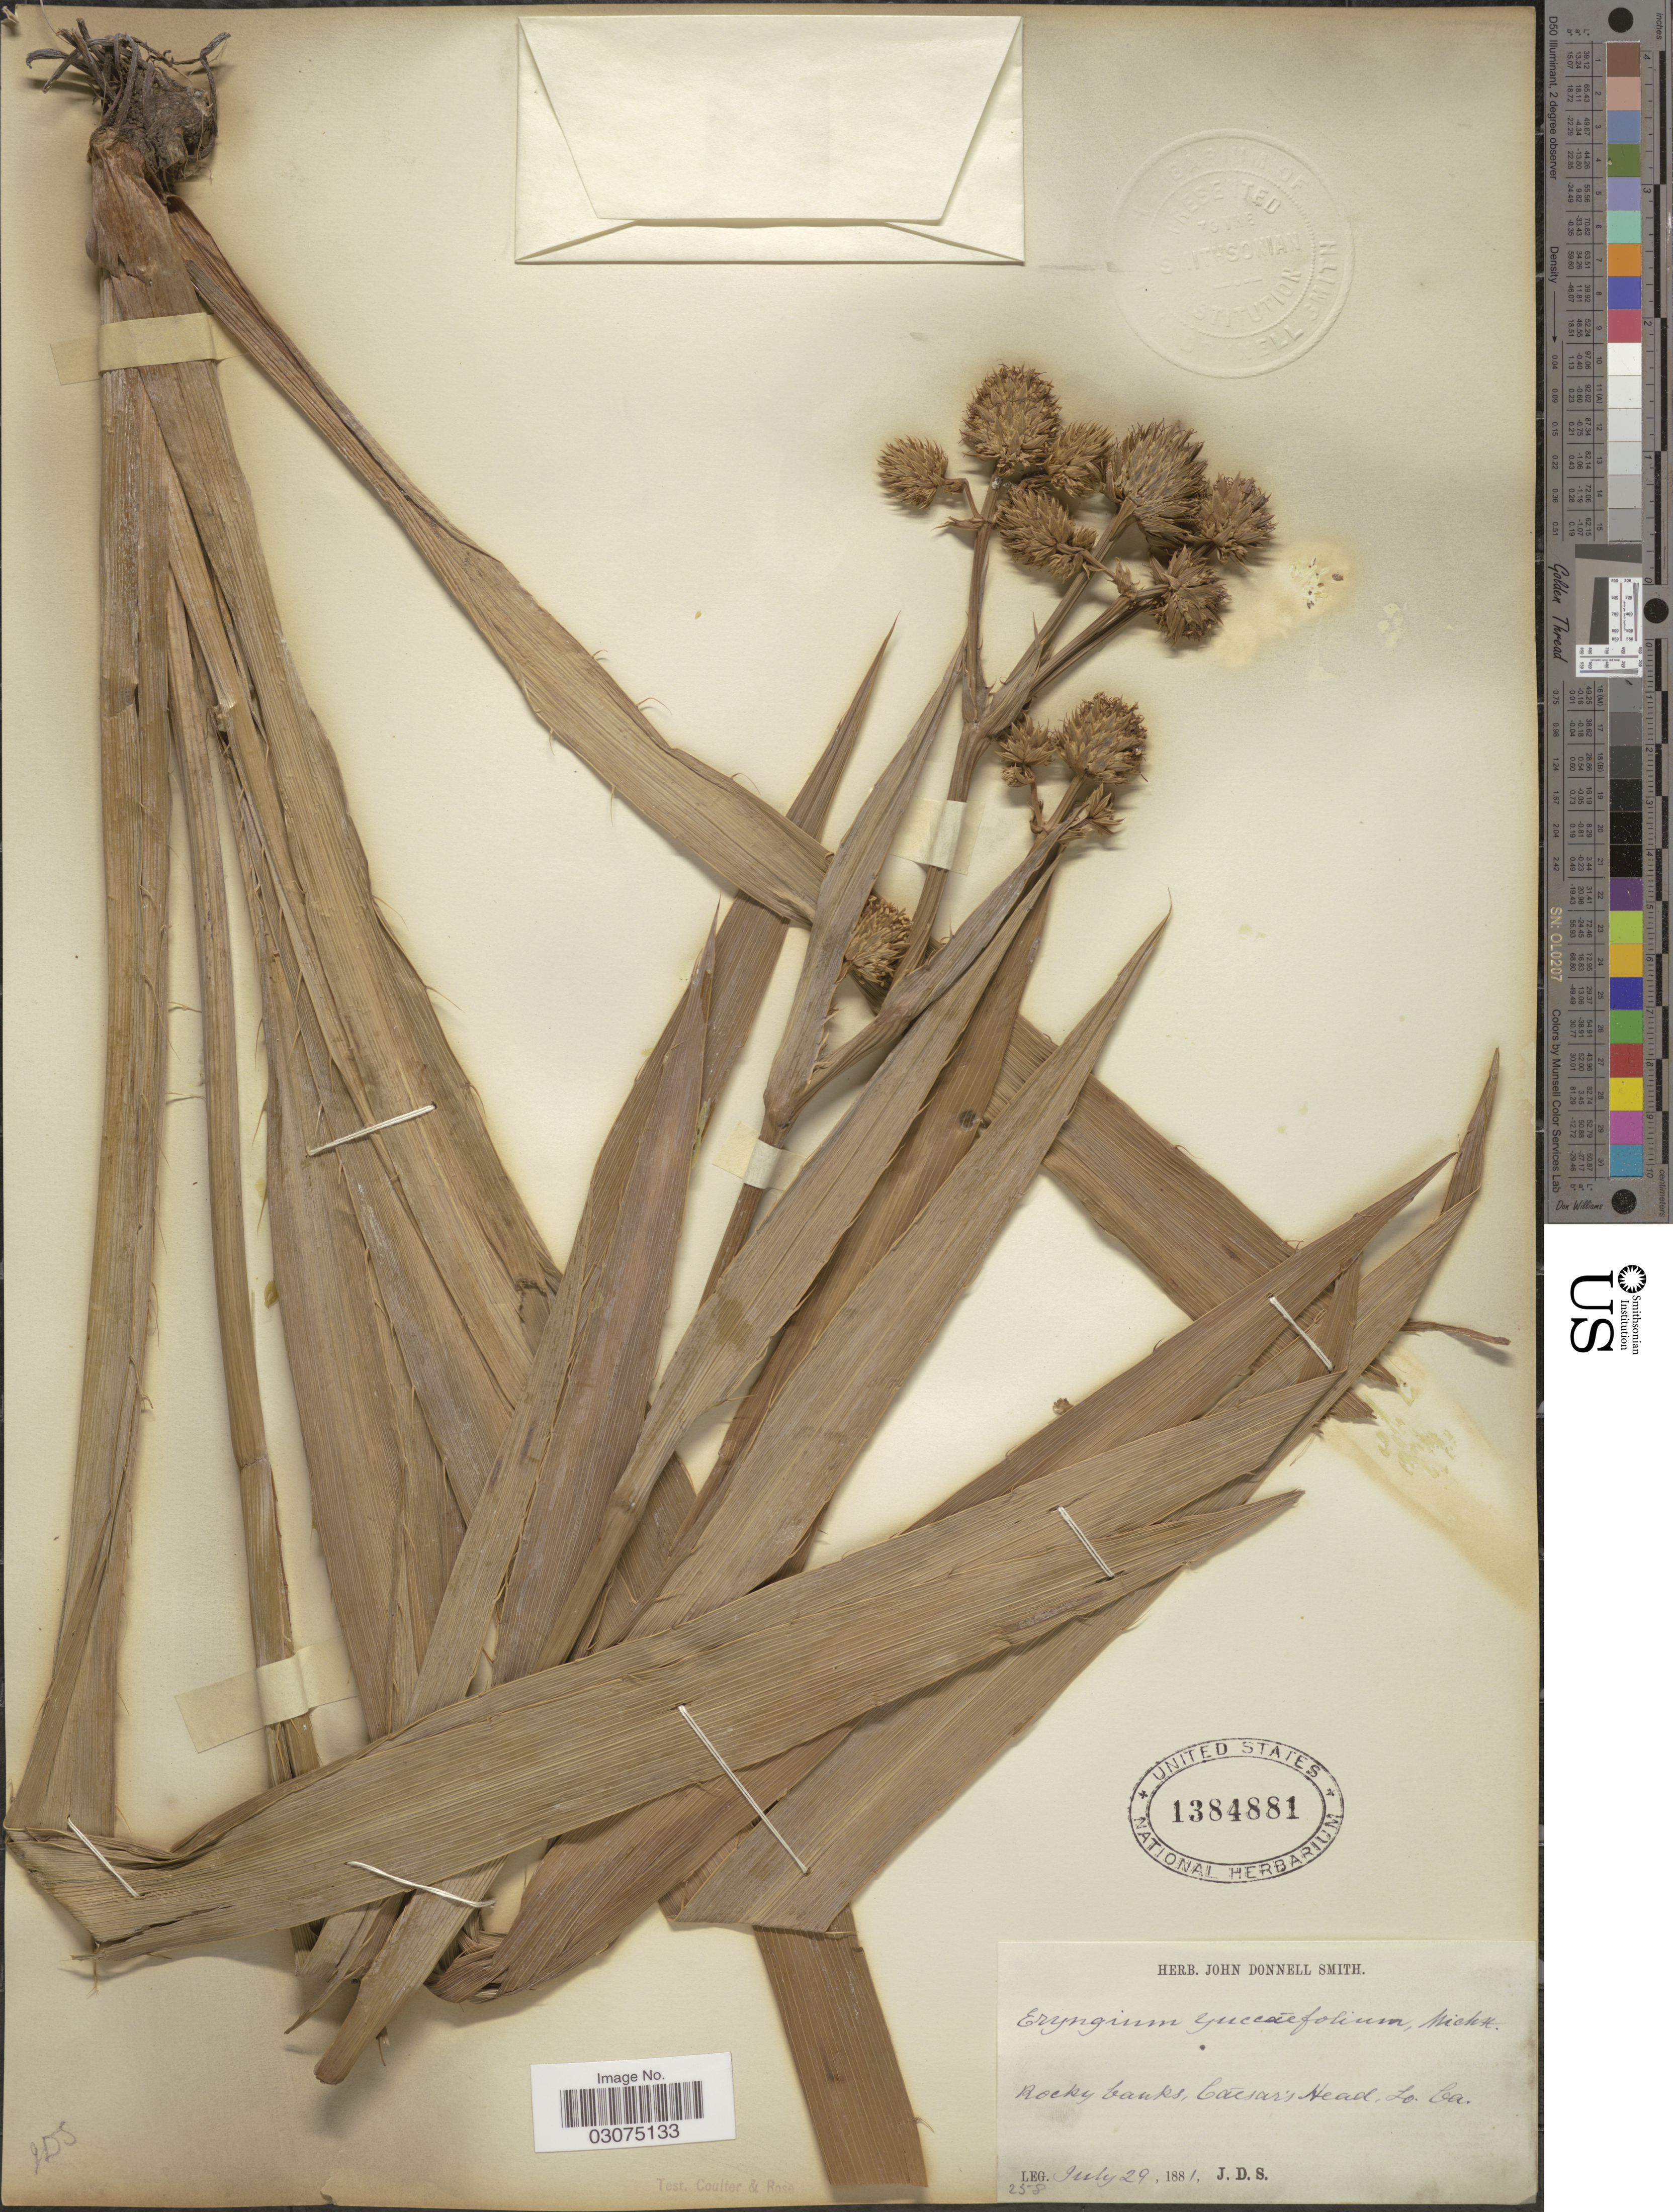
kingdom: Plantae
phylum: Tracheophyta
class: Magnoliopsida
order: Apiales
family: Apiaceae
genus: Eryngium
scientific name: Eryngium yuccifolium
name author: Michx.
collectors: J. Donnell Smith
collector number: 258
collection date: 1881-07-26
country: United States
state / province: South Carolina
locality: Rocky banks, Caesar's Head.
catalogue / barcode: US 1384881